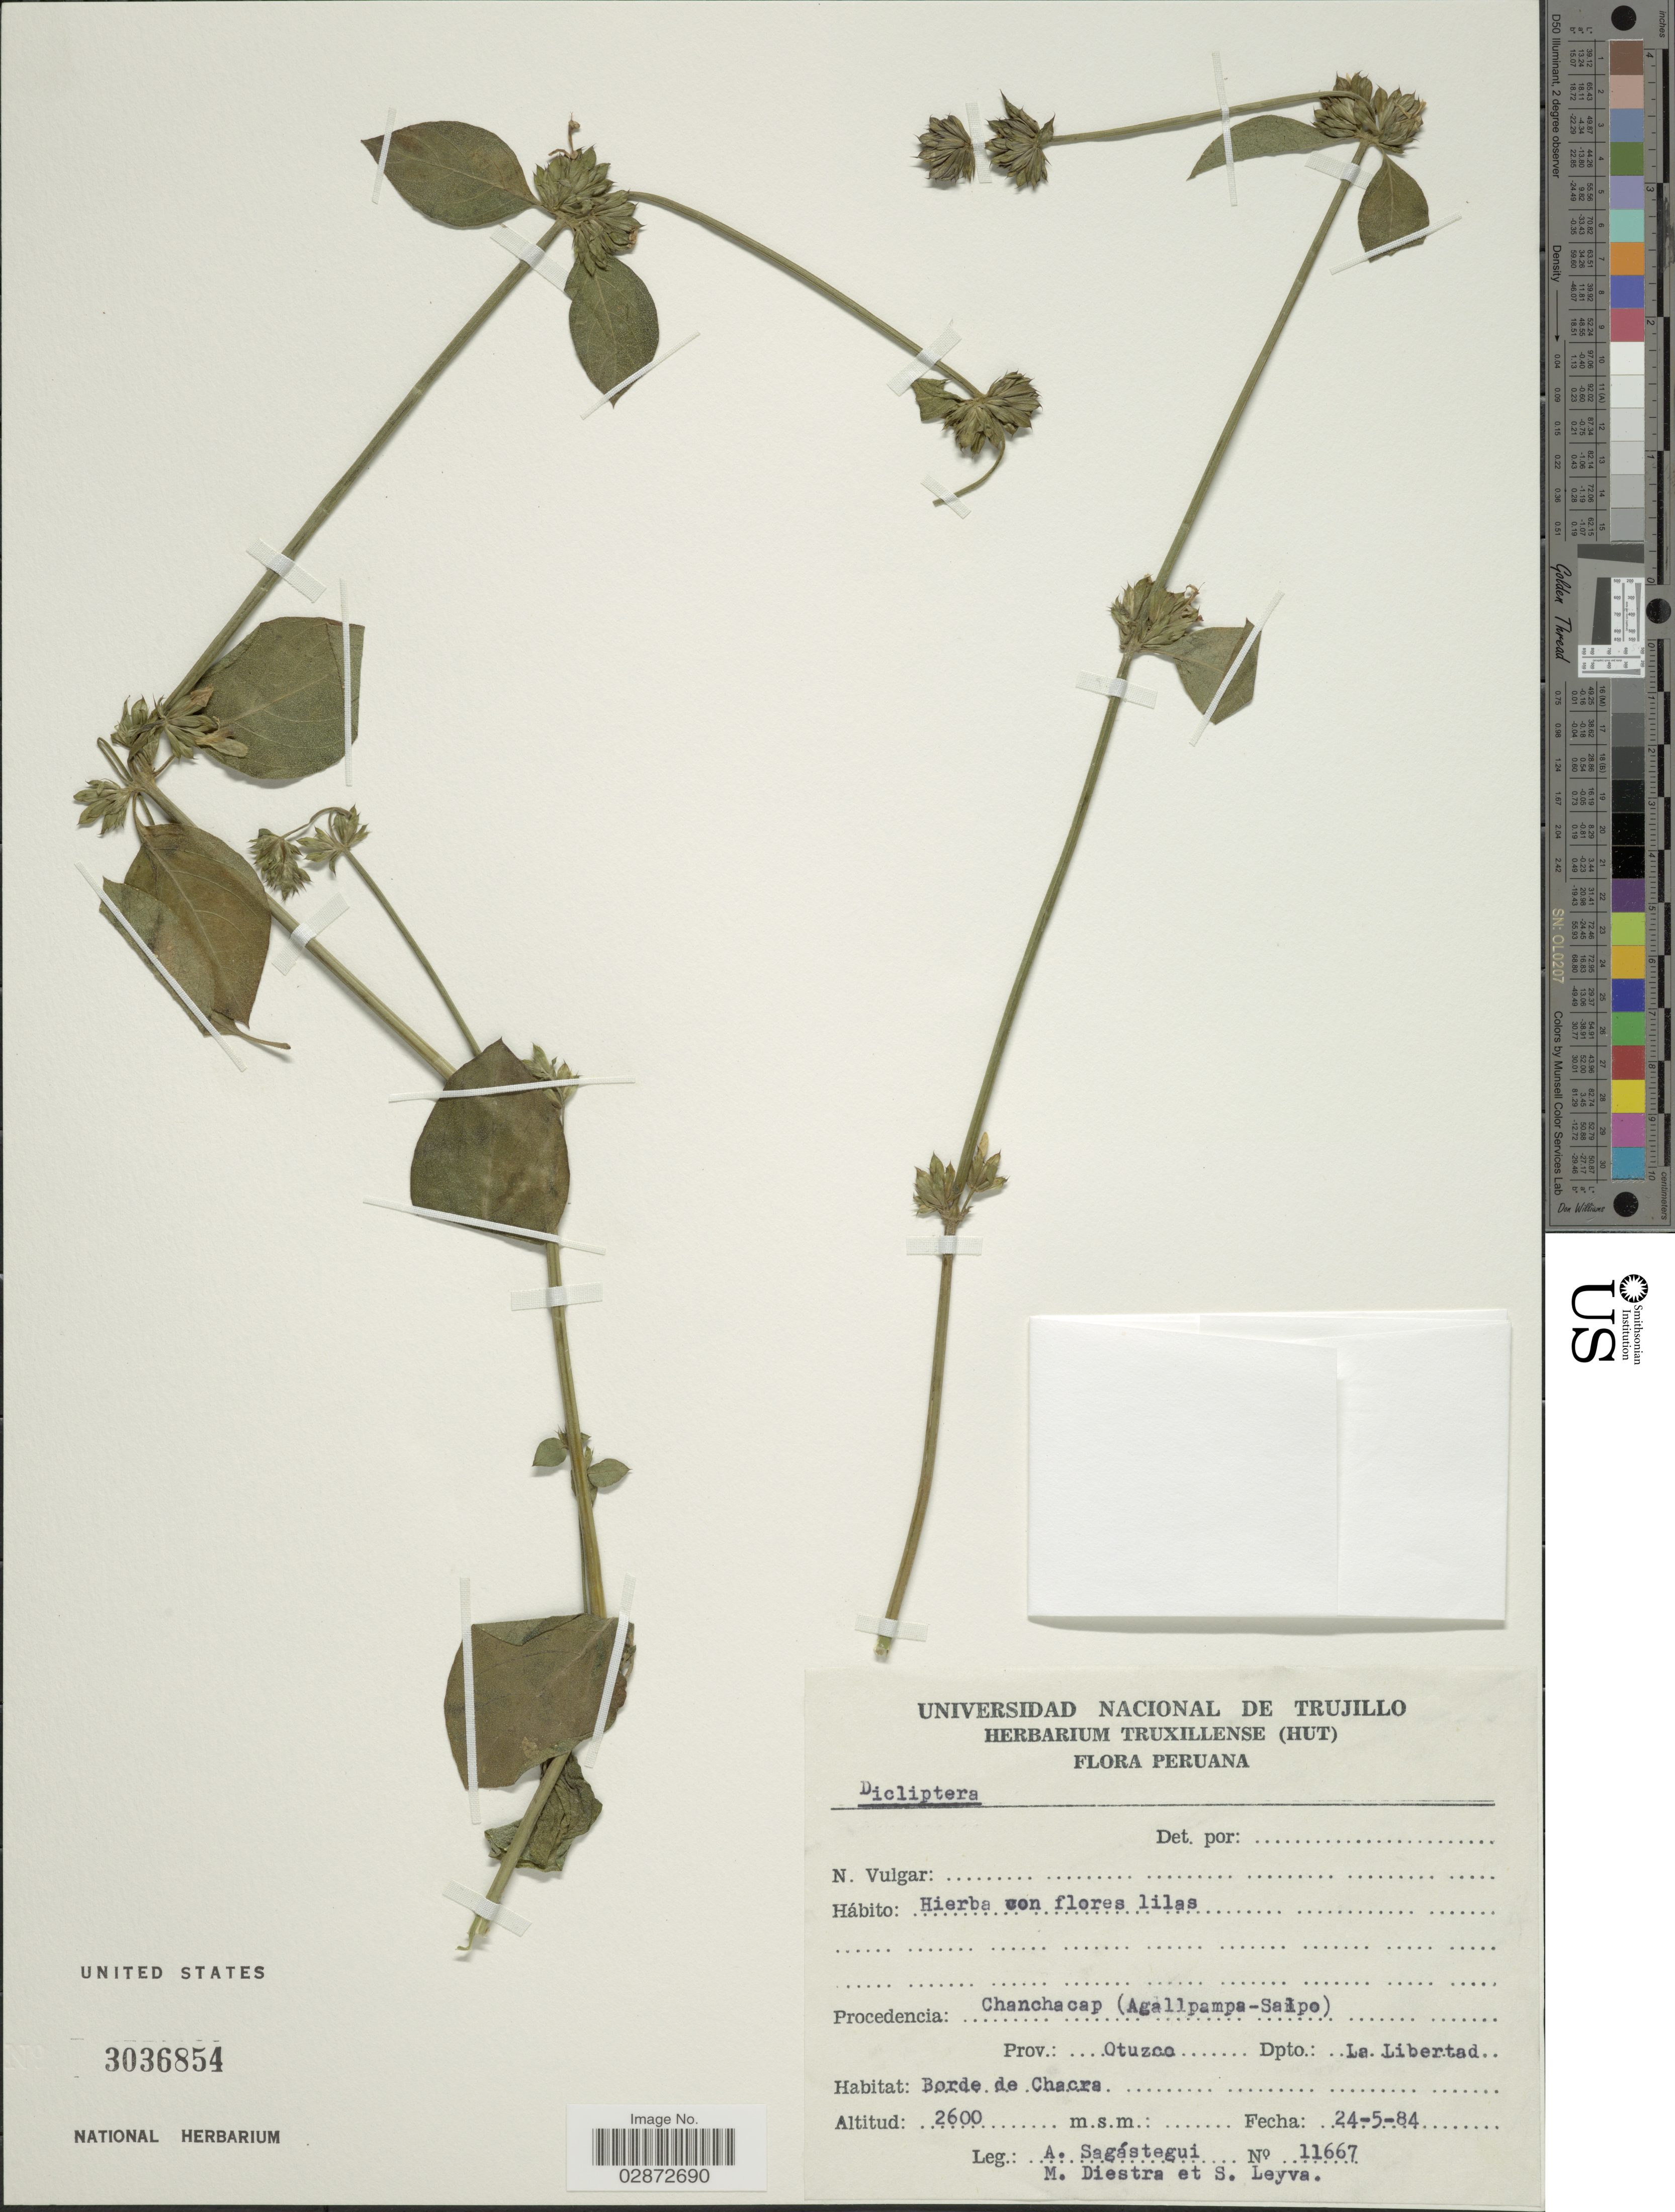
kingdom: Plantae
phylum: Tracheophyta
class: Magnoliopsida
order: Lamiales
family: Acanthaceae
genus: Dicliptera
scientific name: Dicliptera sp.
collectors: A. Sagástegui A., M. Diestra & S. Leyva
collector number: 11667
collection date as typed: Transcribed d/m/y: 24/5/84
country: Peru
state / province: La Libertad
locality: Chanchacap (Agallpampa-Salpo). Prov. Otuzco. Dpto.: La. Libertad.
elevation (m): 2600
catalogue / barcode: US 3036854